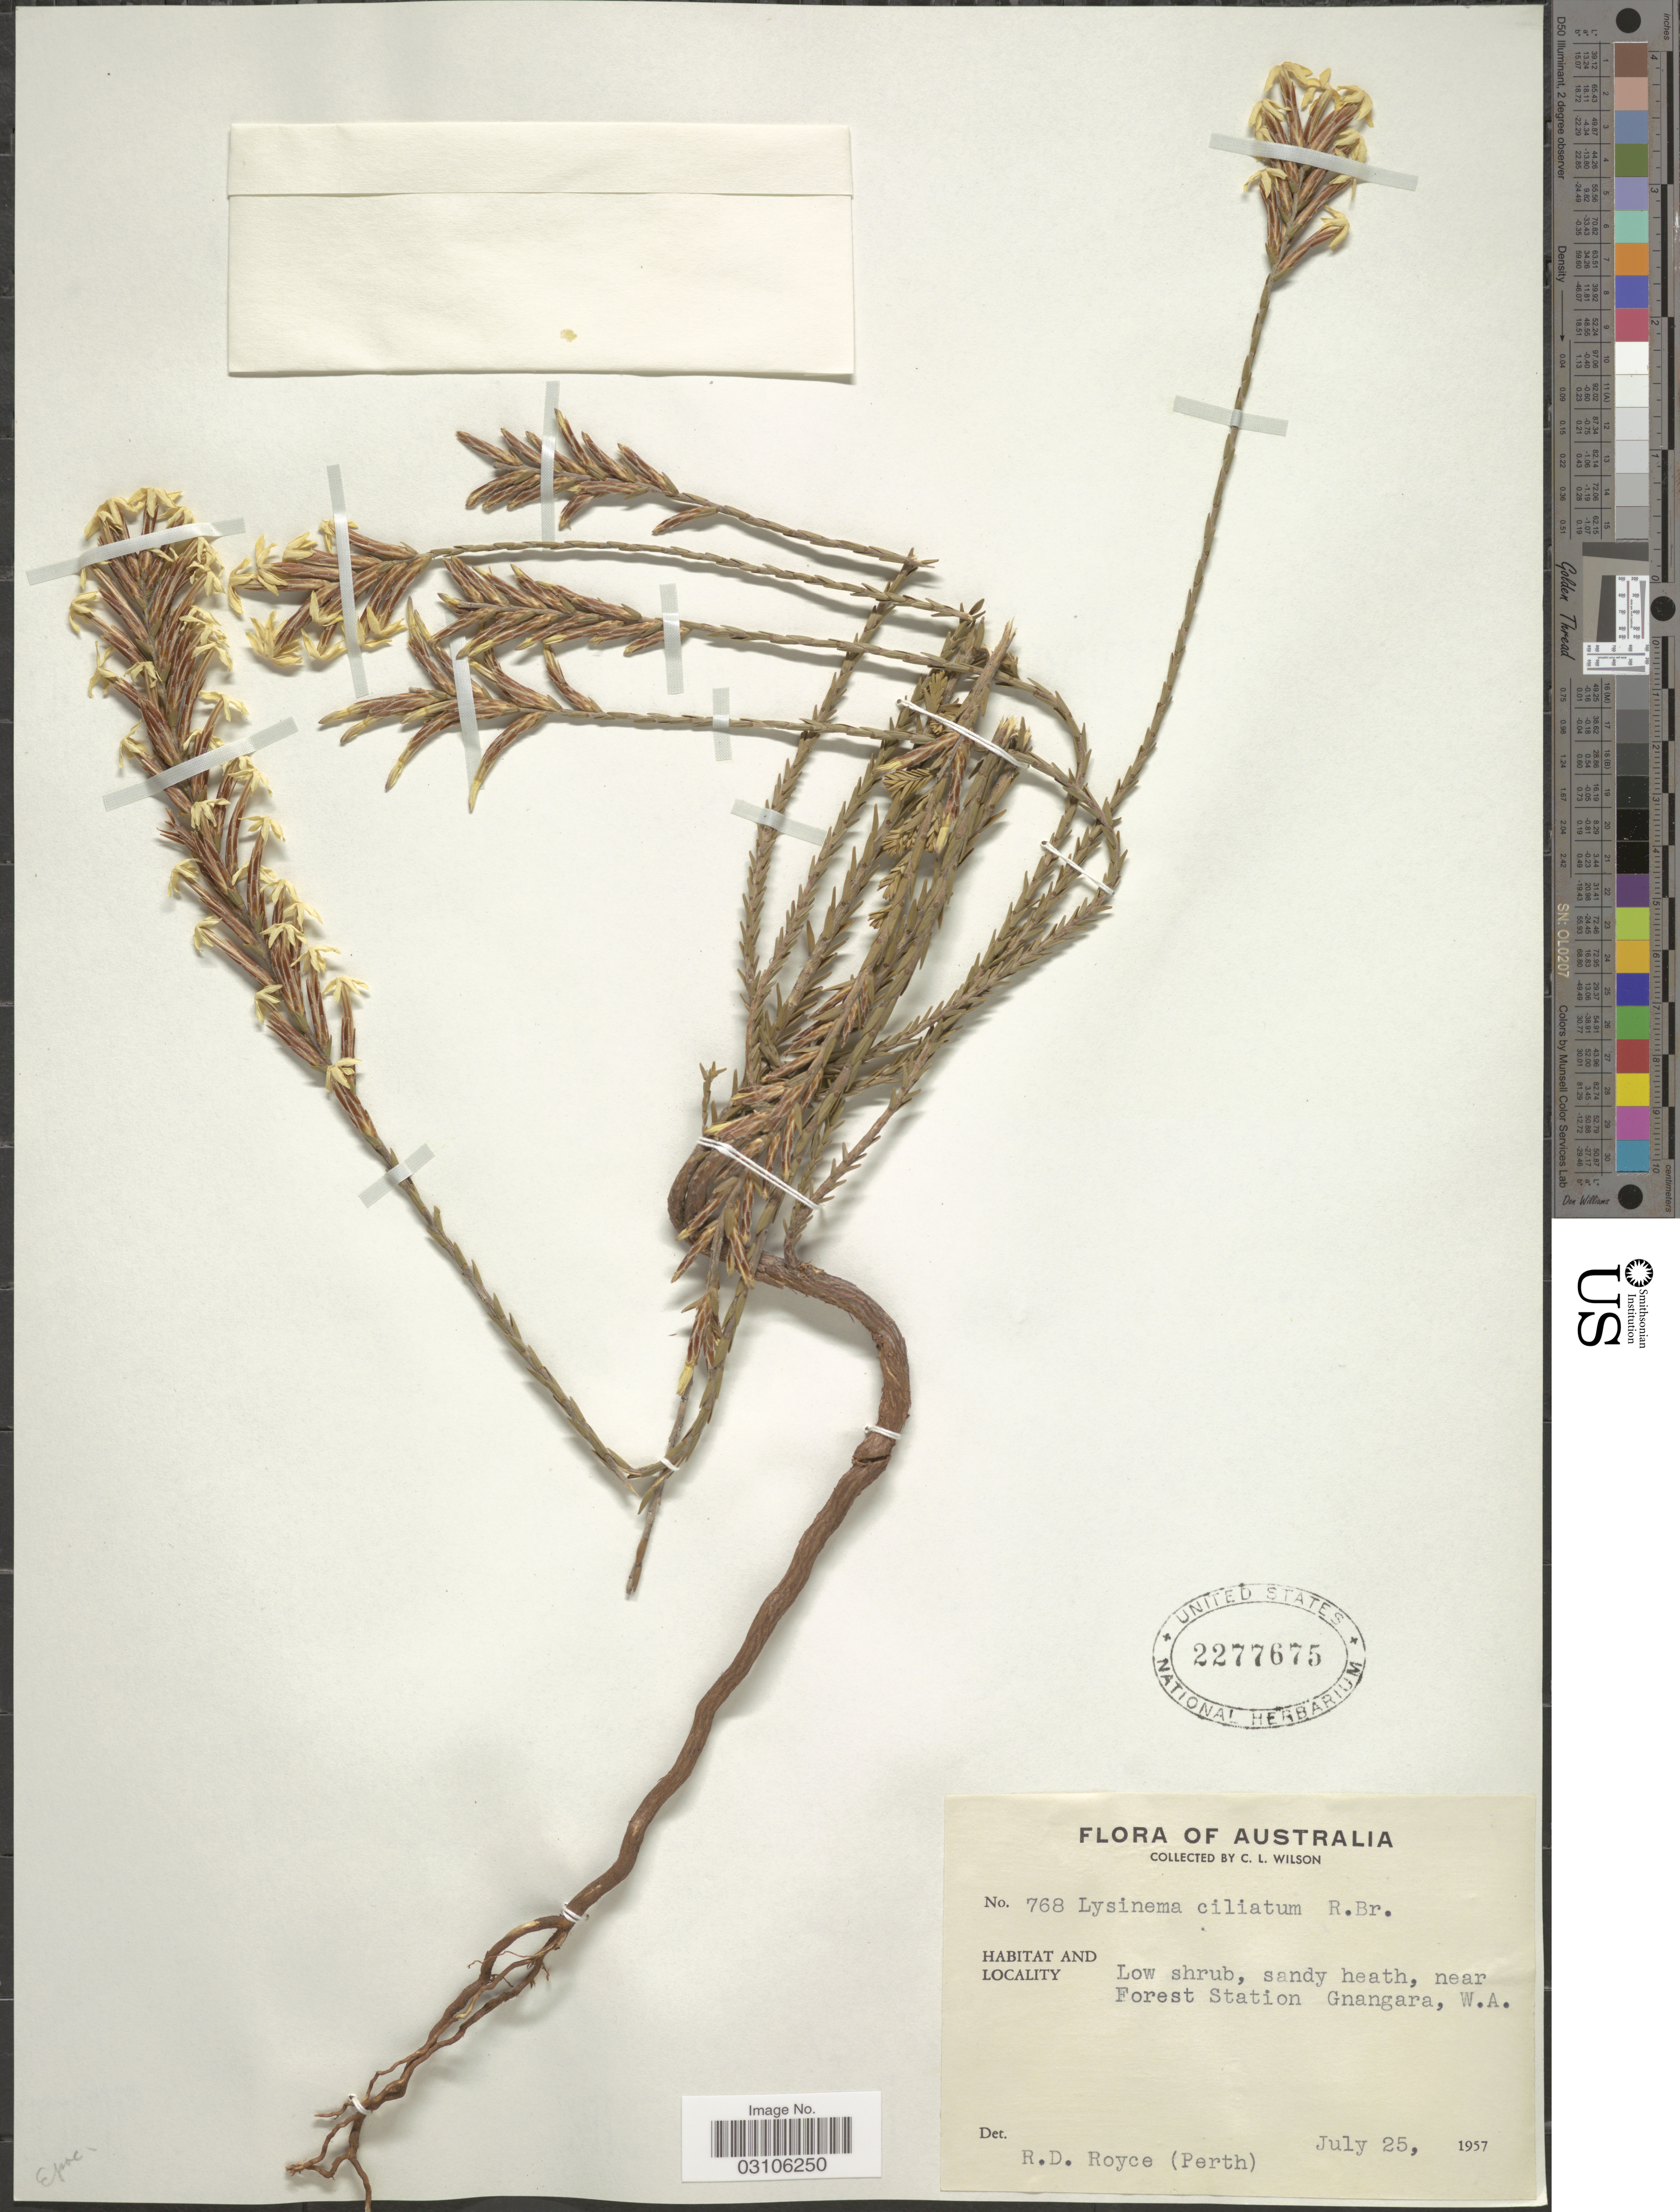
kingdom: Plantae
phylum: Tracheophyta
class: Magnoliopsida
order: Ericales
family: Ericaceae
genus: Lysinema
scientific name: Lysinema ciliatum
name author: R. Br.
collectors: C. L. Wilson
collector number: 768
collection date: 1957-07-25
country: Australia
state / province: Western Australia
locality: Near Forest Station Gnangara, W.A.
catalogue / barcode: US 2277675